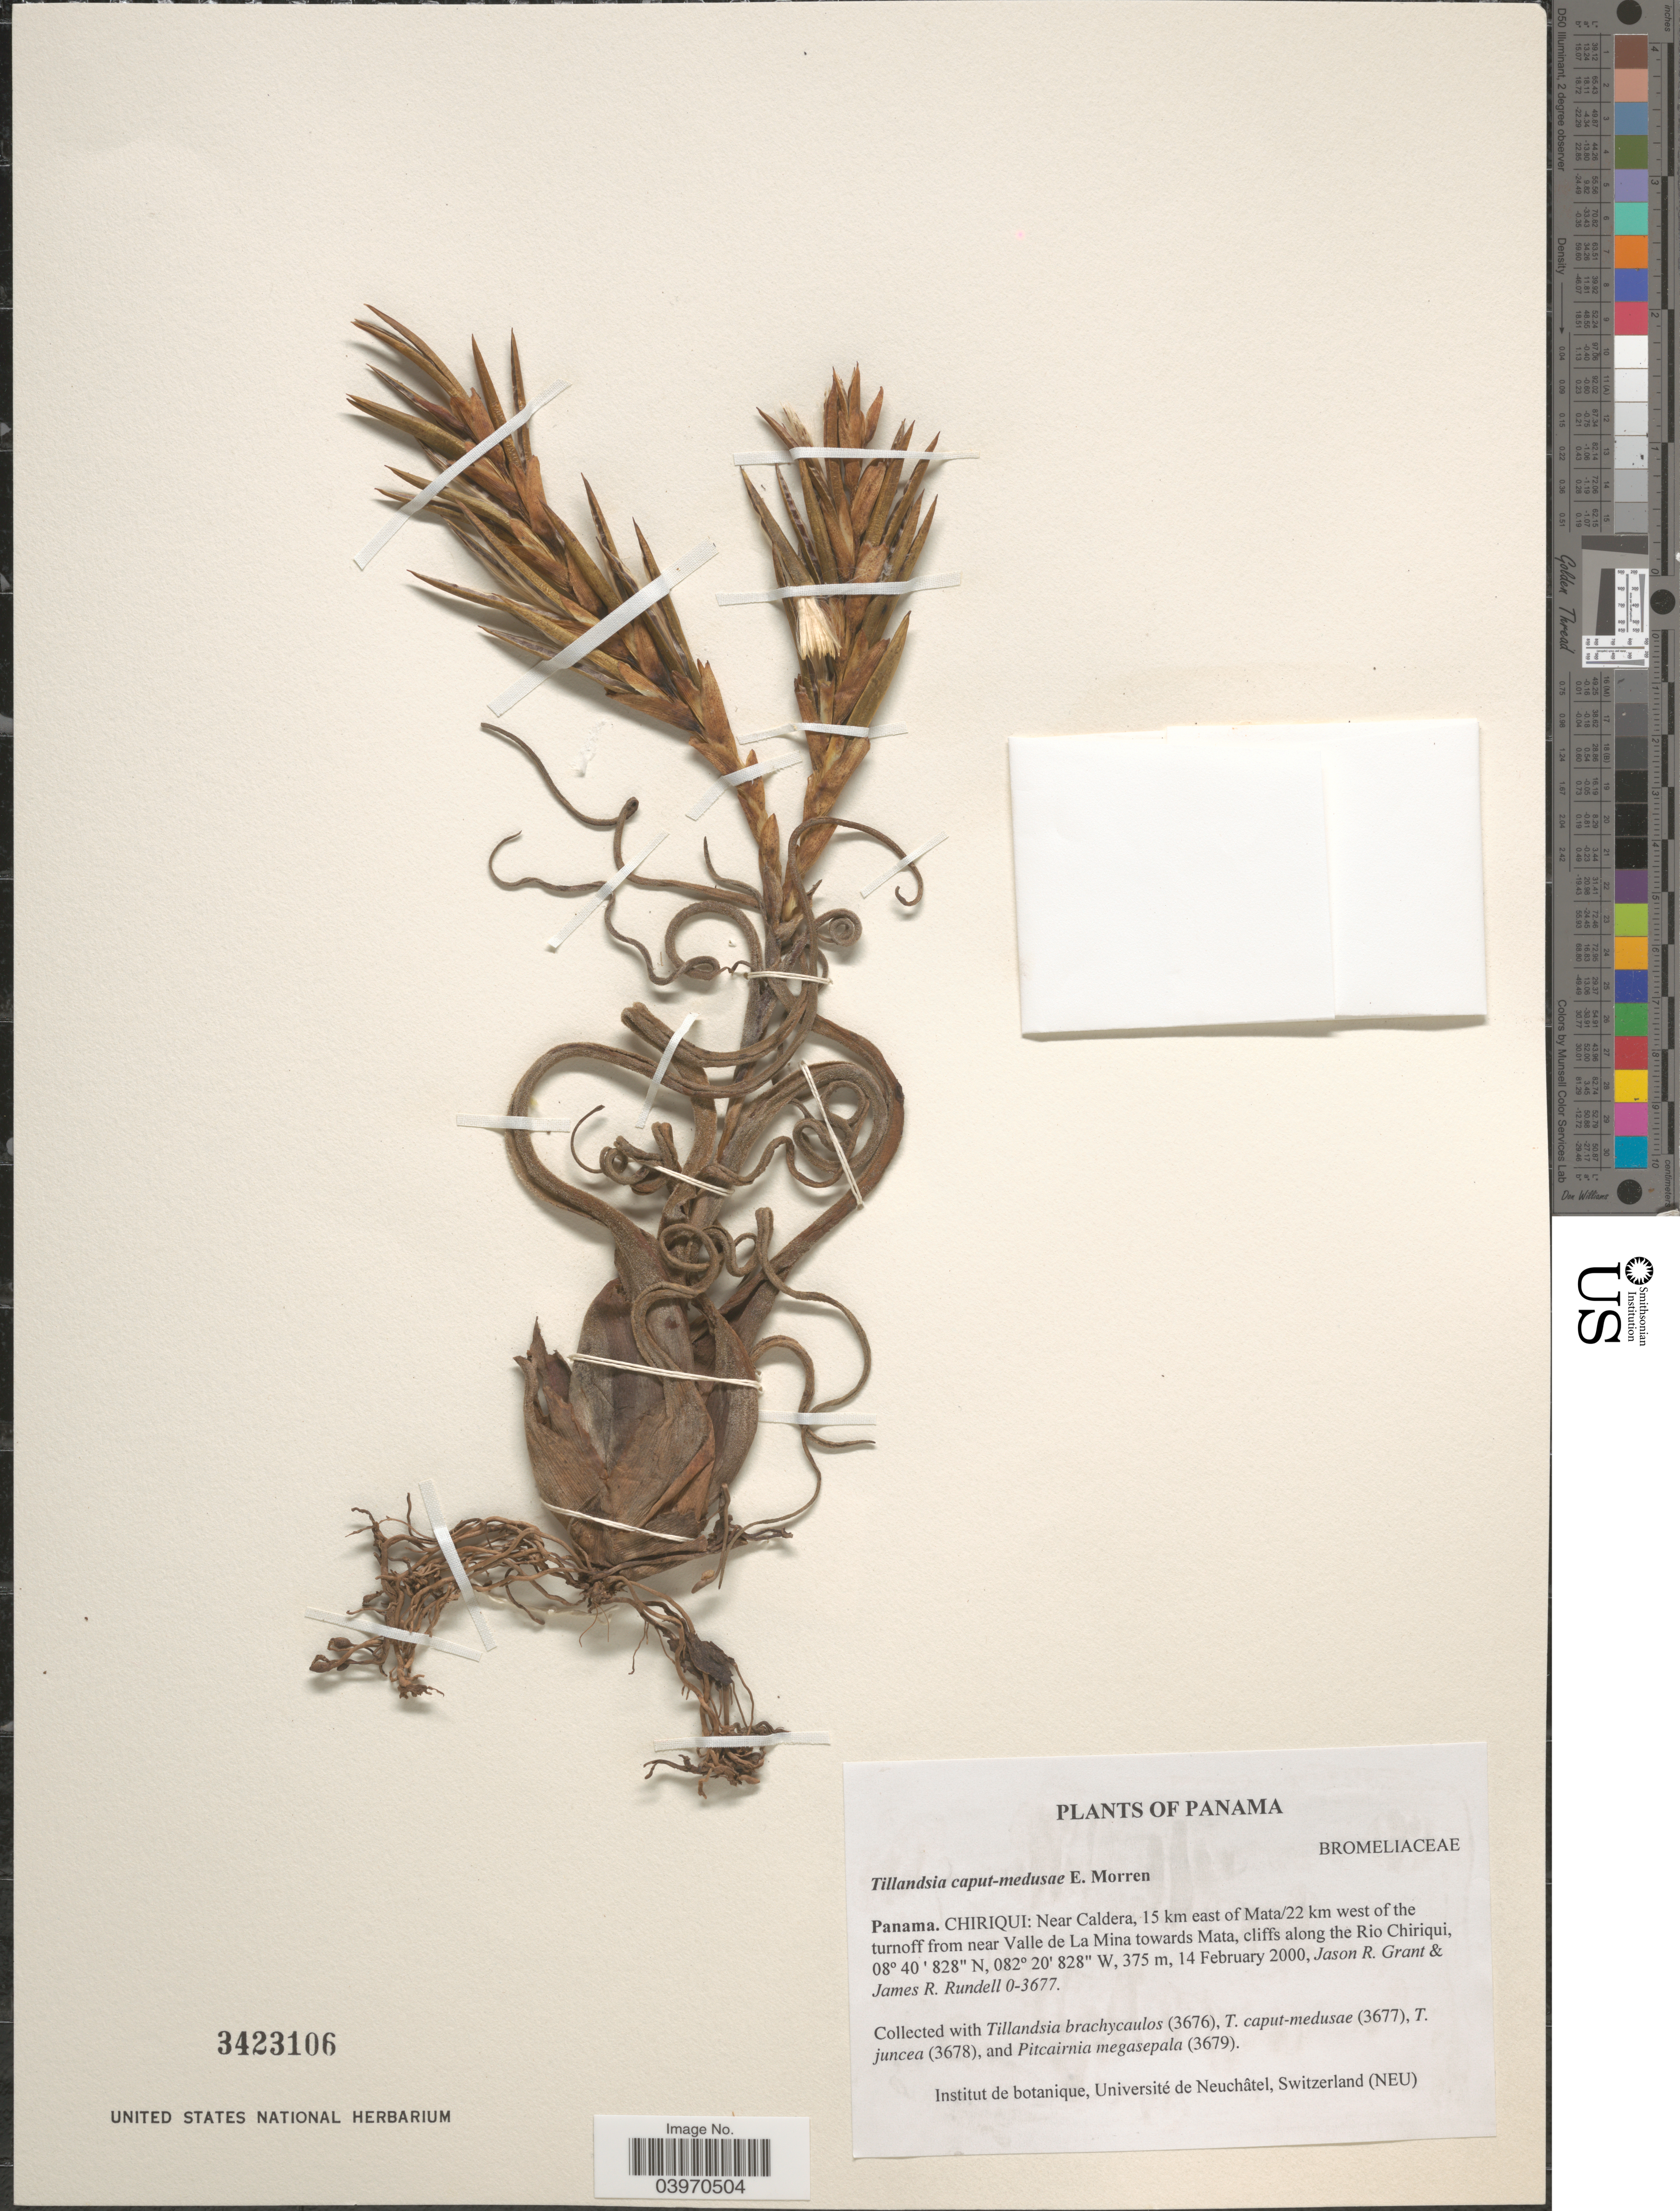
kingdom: Plantae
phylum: Tracheophyta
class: Liliopsida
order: Poales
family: Bromeliaceae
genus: Tillandsia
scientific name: Tillandsia caput-medusae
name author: É. Morren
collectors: J. R. Grant & J. R. Rundell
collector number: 0-3677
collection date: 2000-02-14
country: Panama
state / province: Chiriqui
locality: Near Caldera, 15 km east of Mata/22 km west of the turnoff from near Valle de La Mina towards Mata, cliffs along the Rio Chiriqui.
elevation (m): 375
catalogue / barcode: US 3423106